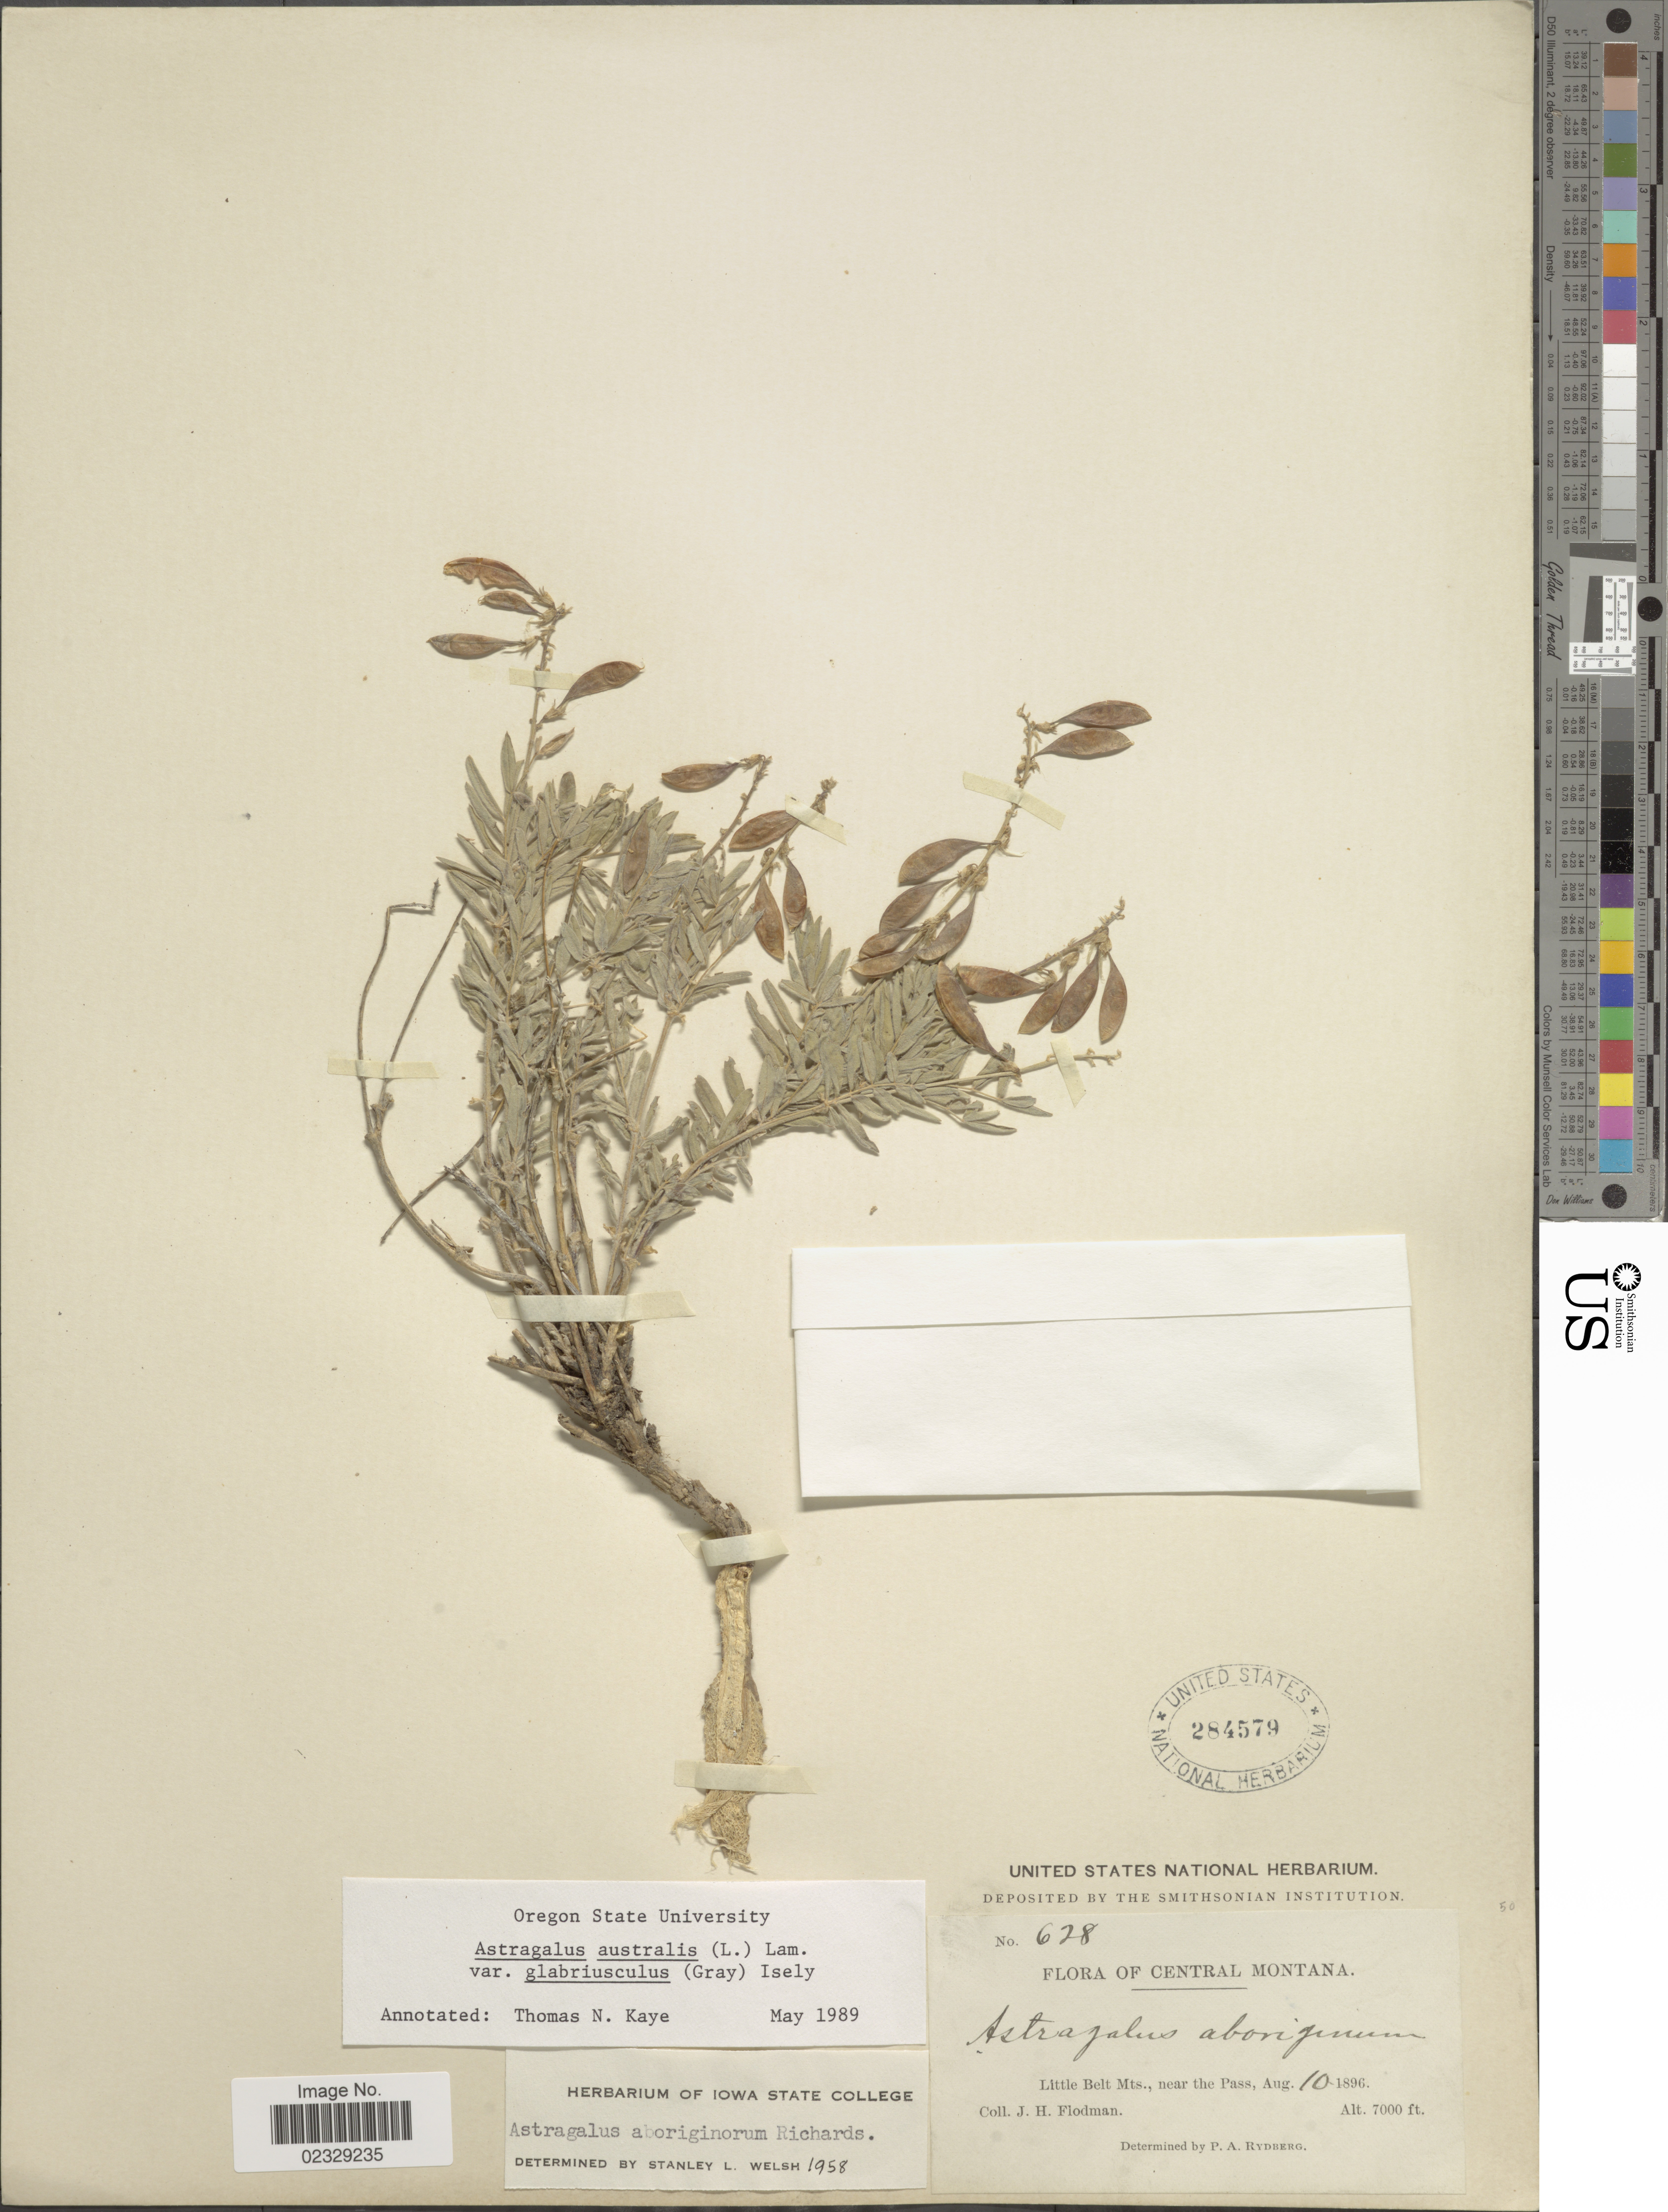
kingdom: Plantae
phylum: Tracheophyta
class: Magnoliopsida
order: Fabales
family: Fabaceae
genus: Astragalus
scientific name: Astragalus australis var. glabriusculus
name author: (Hook.) Isley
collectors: J. Flodman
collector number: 628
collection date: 1896-08-10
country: United States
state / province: Montana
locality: Central Montana, Little Belt Mts., near the Pass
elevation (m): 2134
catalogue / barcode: US 284579